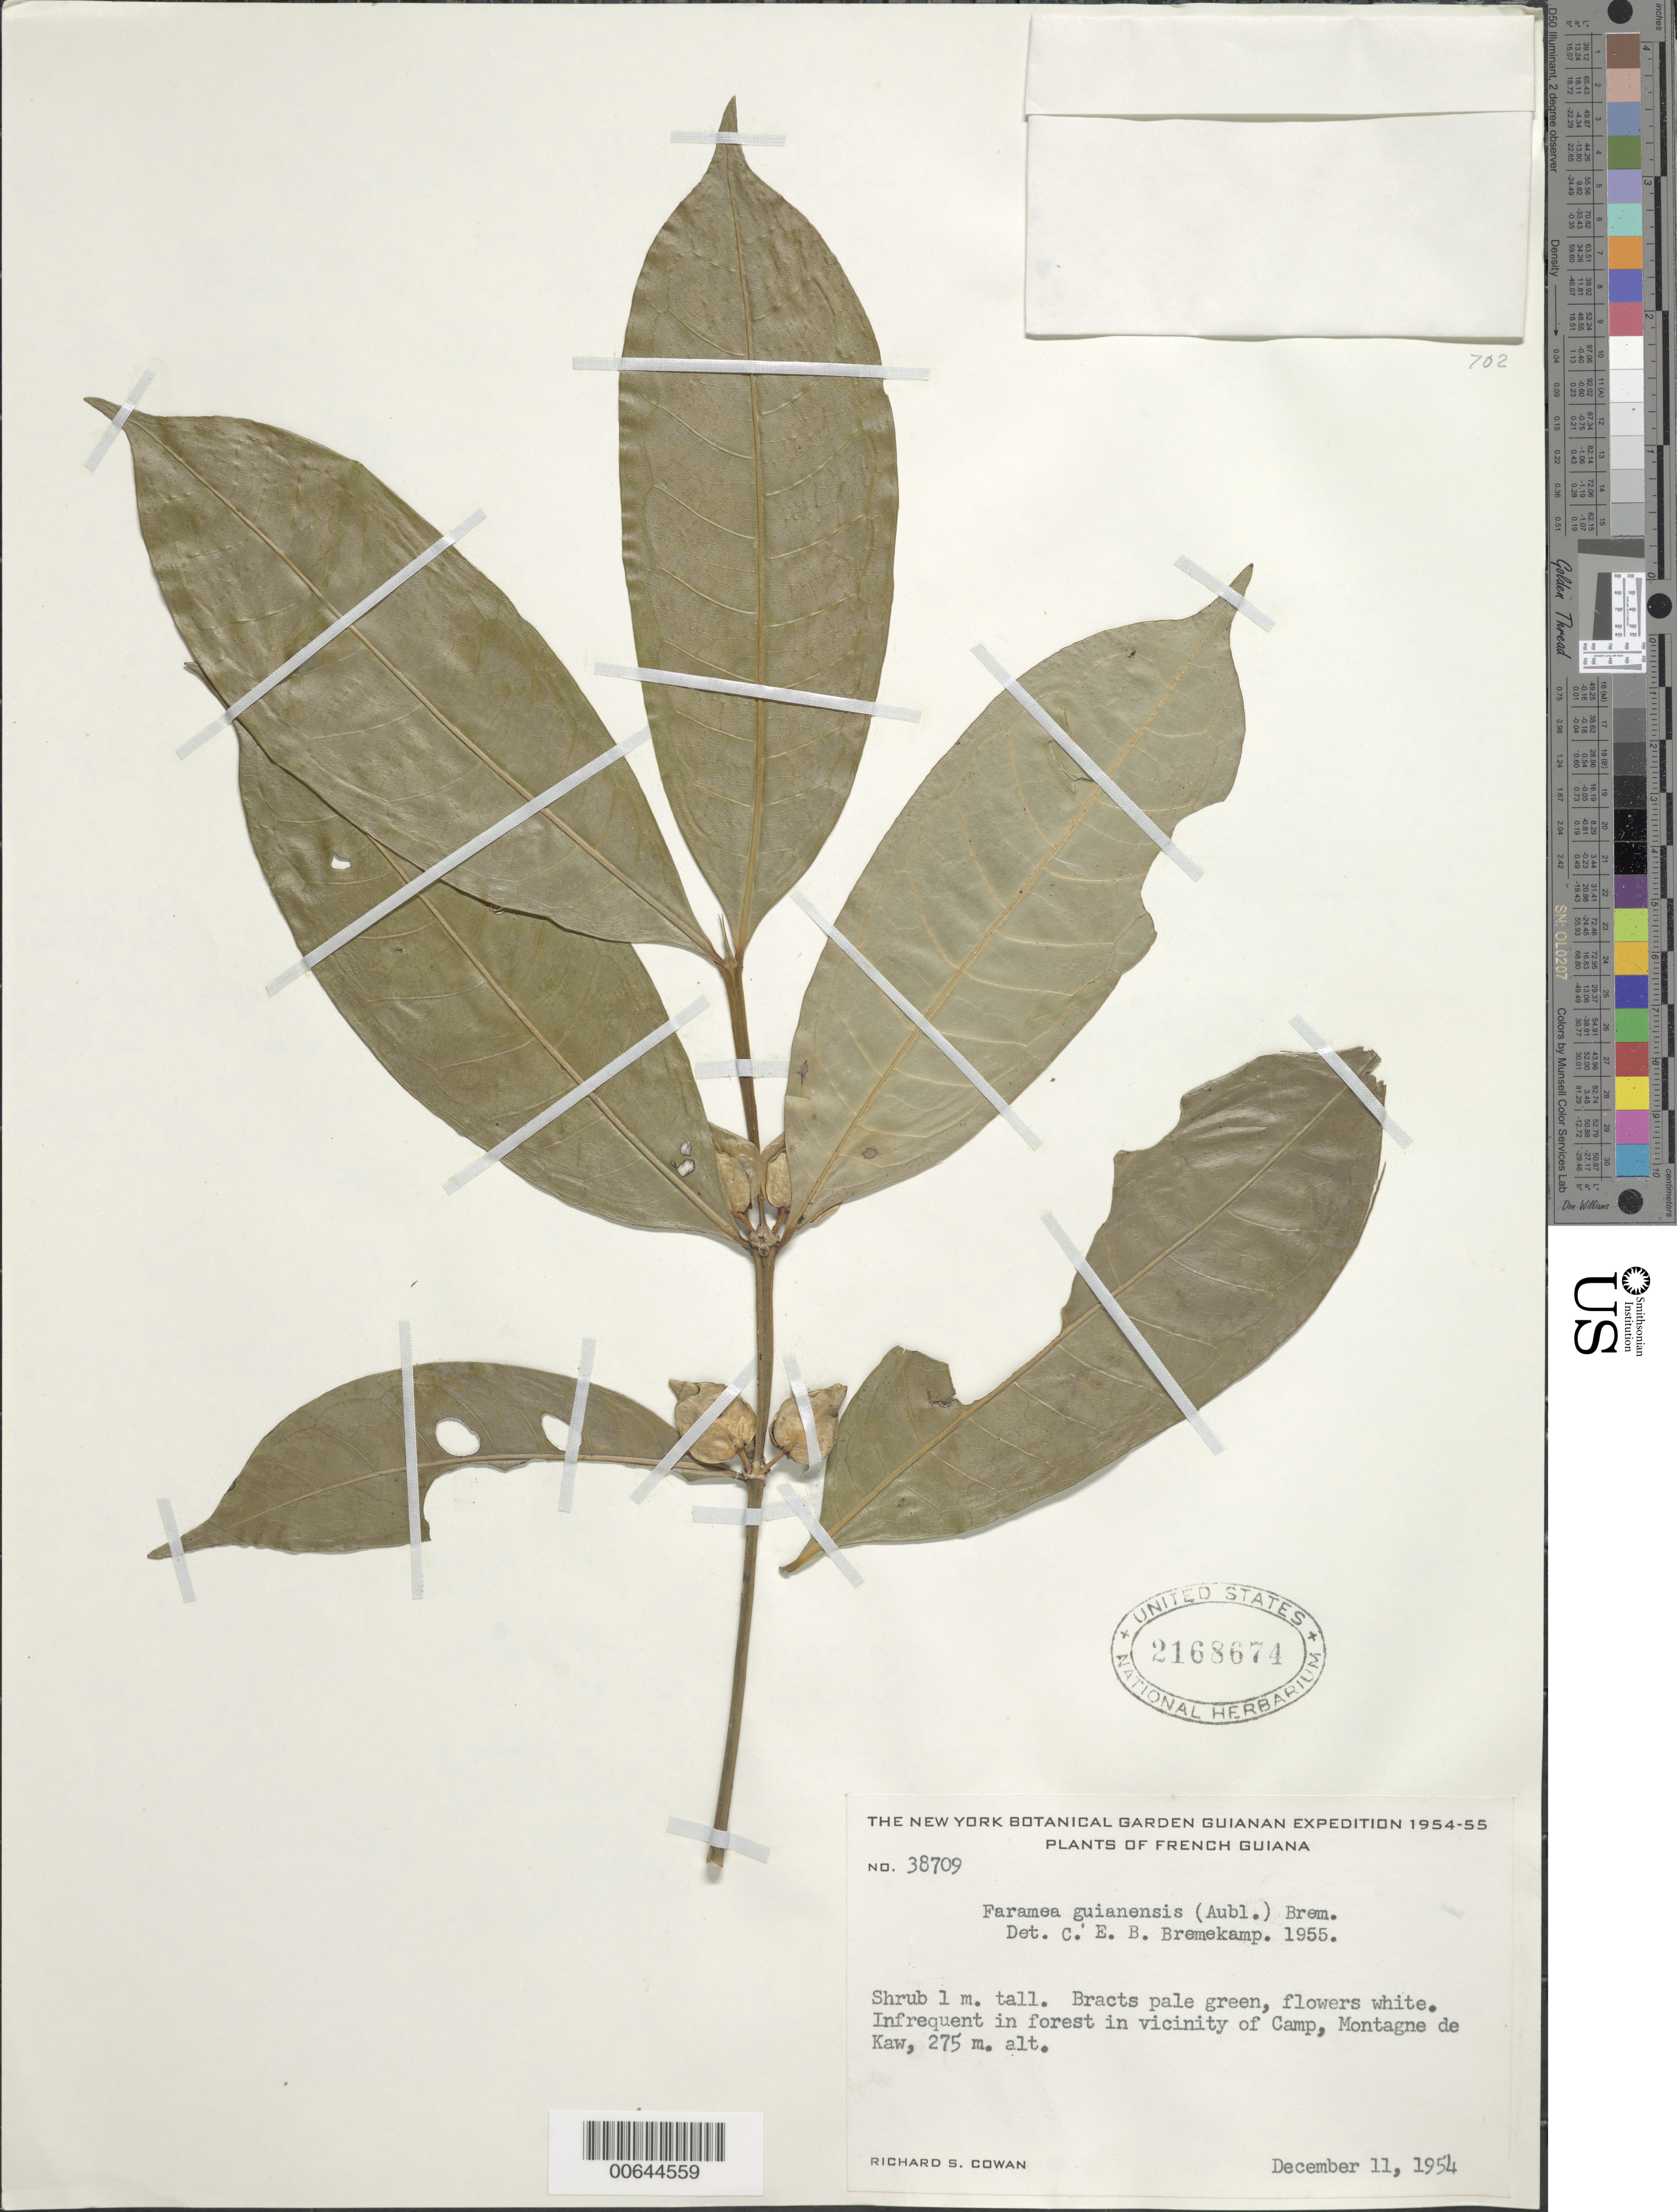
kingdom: Plantae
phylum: Tracheophyta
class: Magnoliopsida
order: Gentianales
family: Rubiaceae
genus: Faramea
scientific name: Faramea guianensis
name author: (Aubl.) Bremek.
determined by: Bremekamp, C. E. B.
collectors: R. S. Cowan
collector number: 38709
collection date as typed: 11-Dec-54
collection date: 1954-12-11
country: French Guiana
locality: Montagne de Kaw, vic of Camp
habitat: Forest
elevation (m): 275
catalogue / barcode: US 2168674